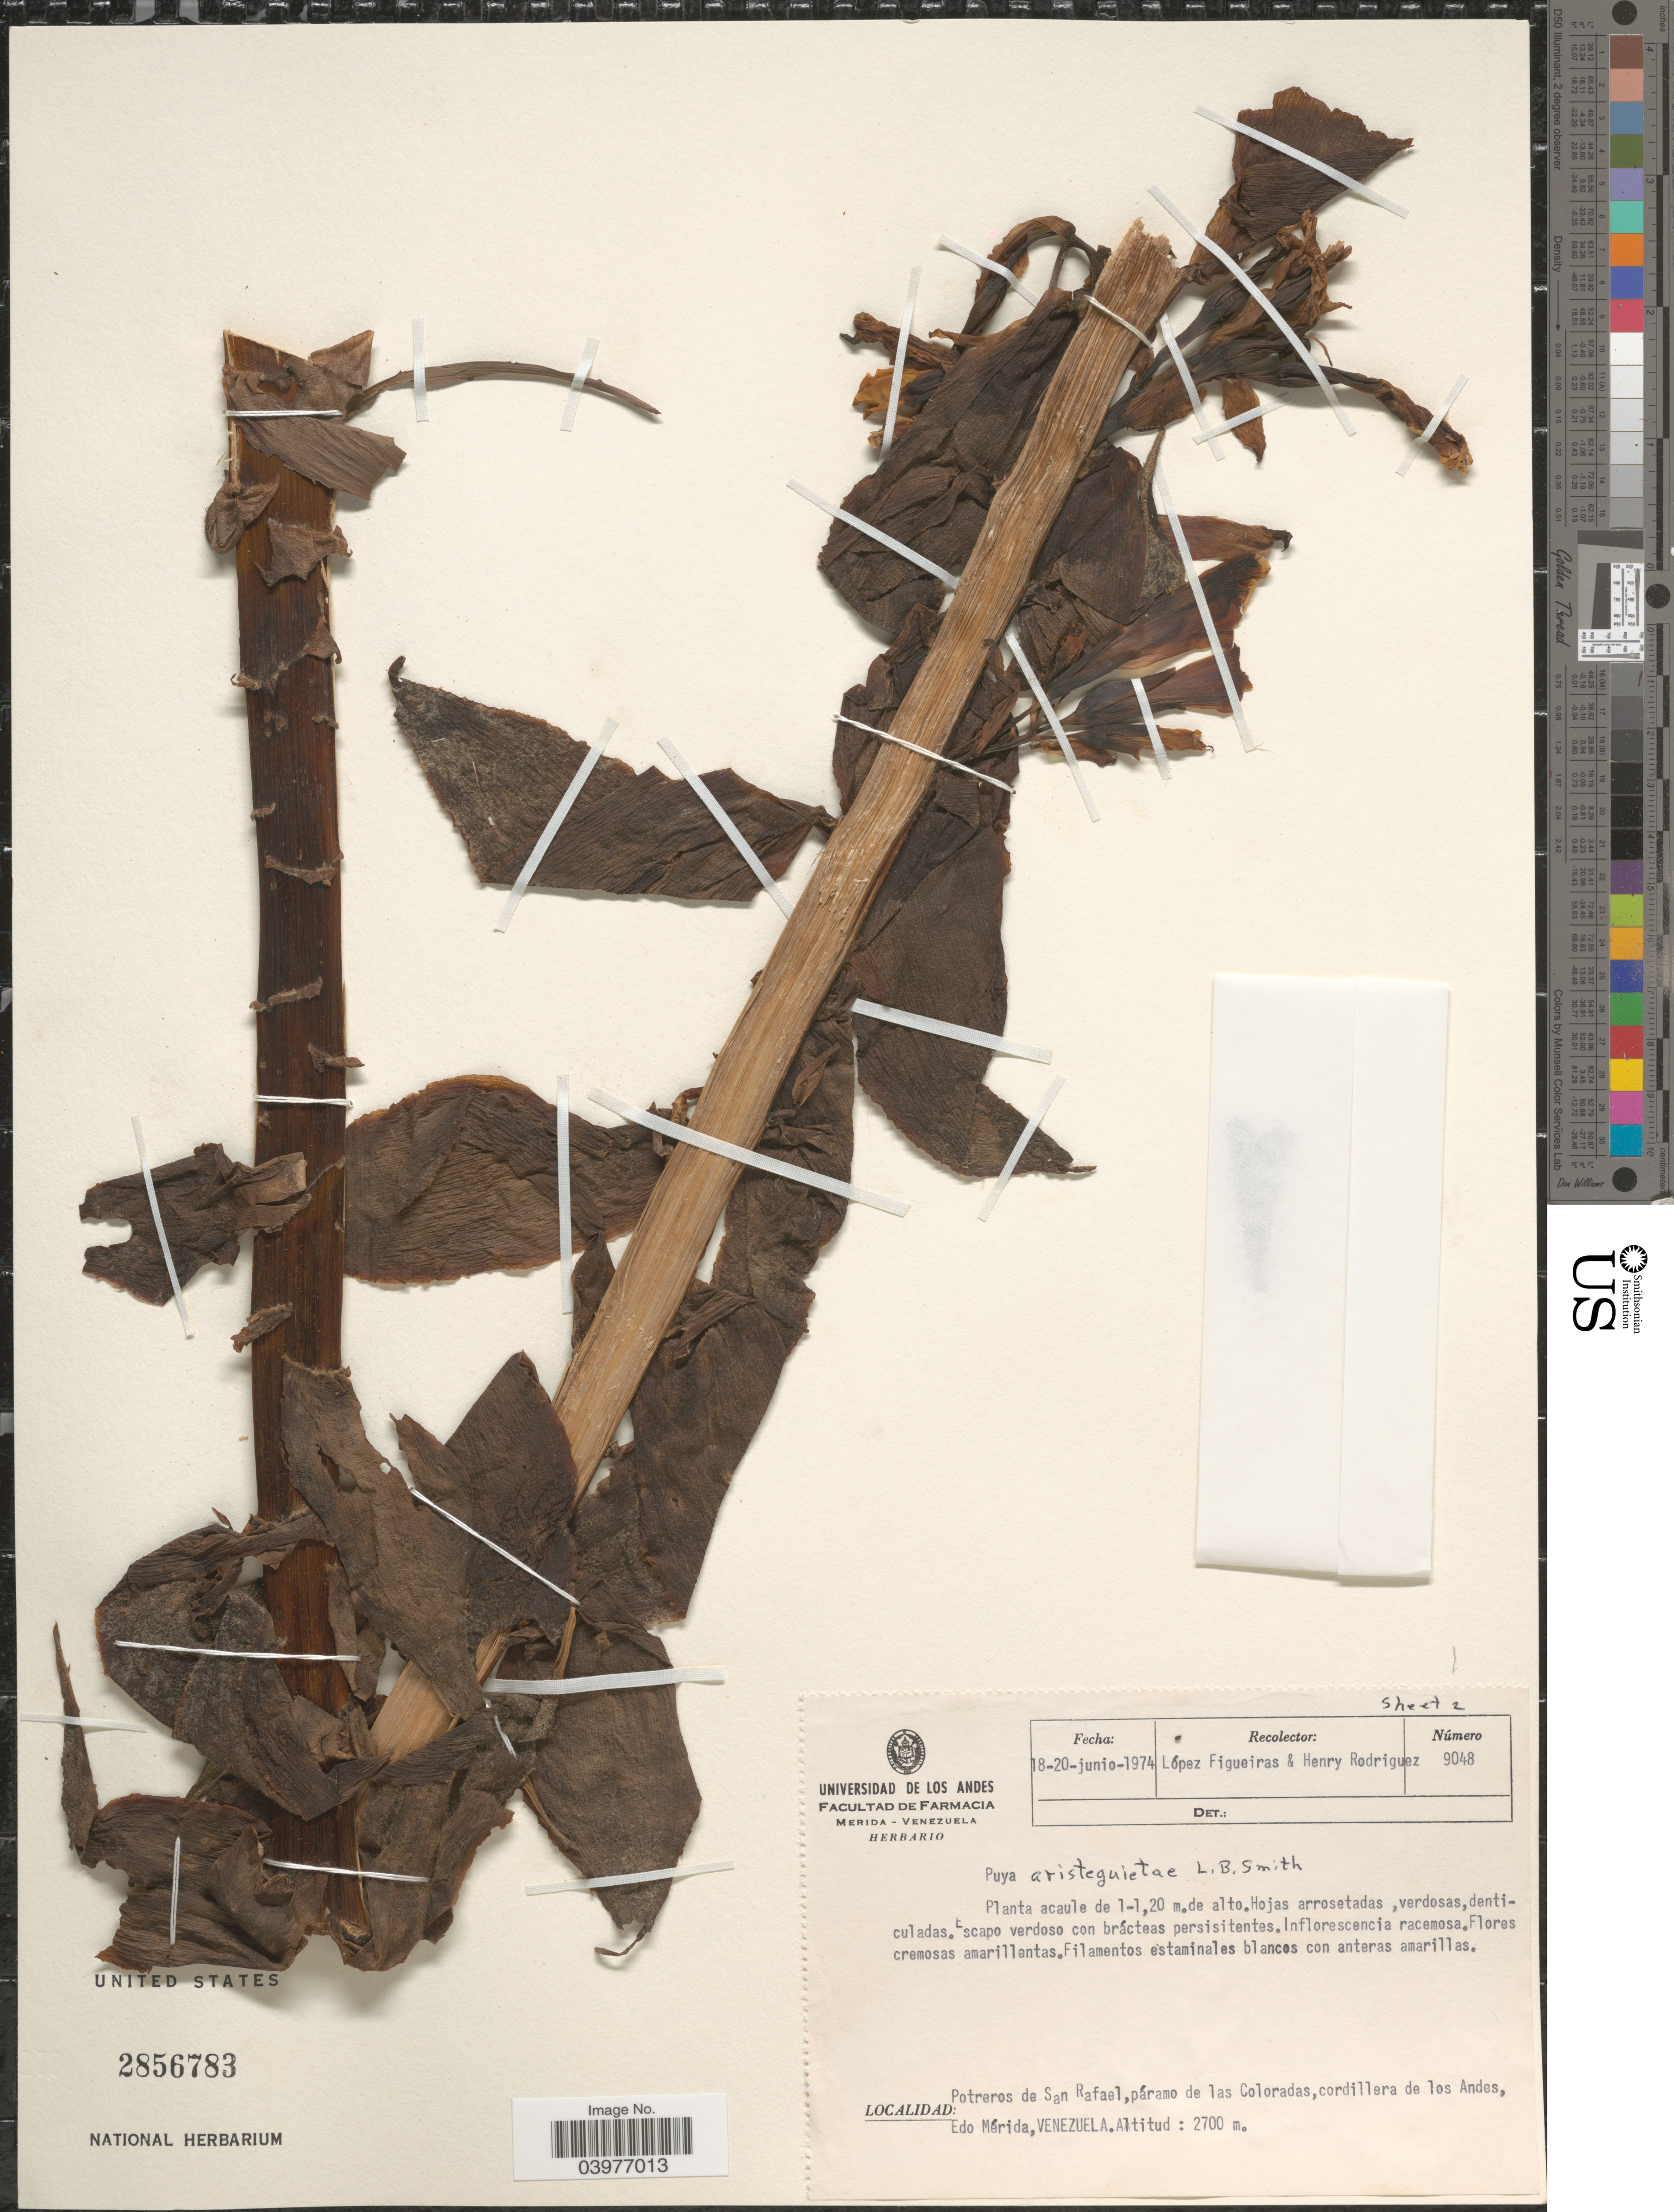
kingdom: Plantae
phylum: Tracheophyta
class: Liliopsida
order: Poales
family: Bromeliaceae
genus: Puya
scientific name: Puya aristeguietae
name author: L.B. Sm.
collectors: M. López Figueiras & H. Rodriguez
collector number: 9048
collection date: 1974-06-18/1974-06-20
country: Venezuela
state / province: Merida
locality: Potreros de San Rafael, páramo de las Coloradas, cordillera de los Andes.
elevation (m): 2700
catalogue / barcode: US 2856783